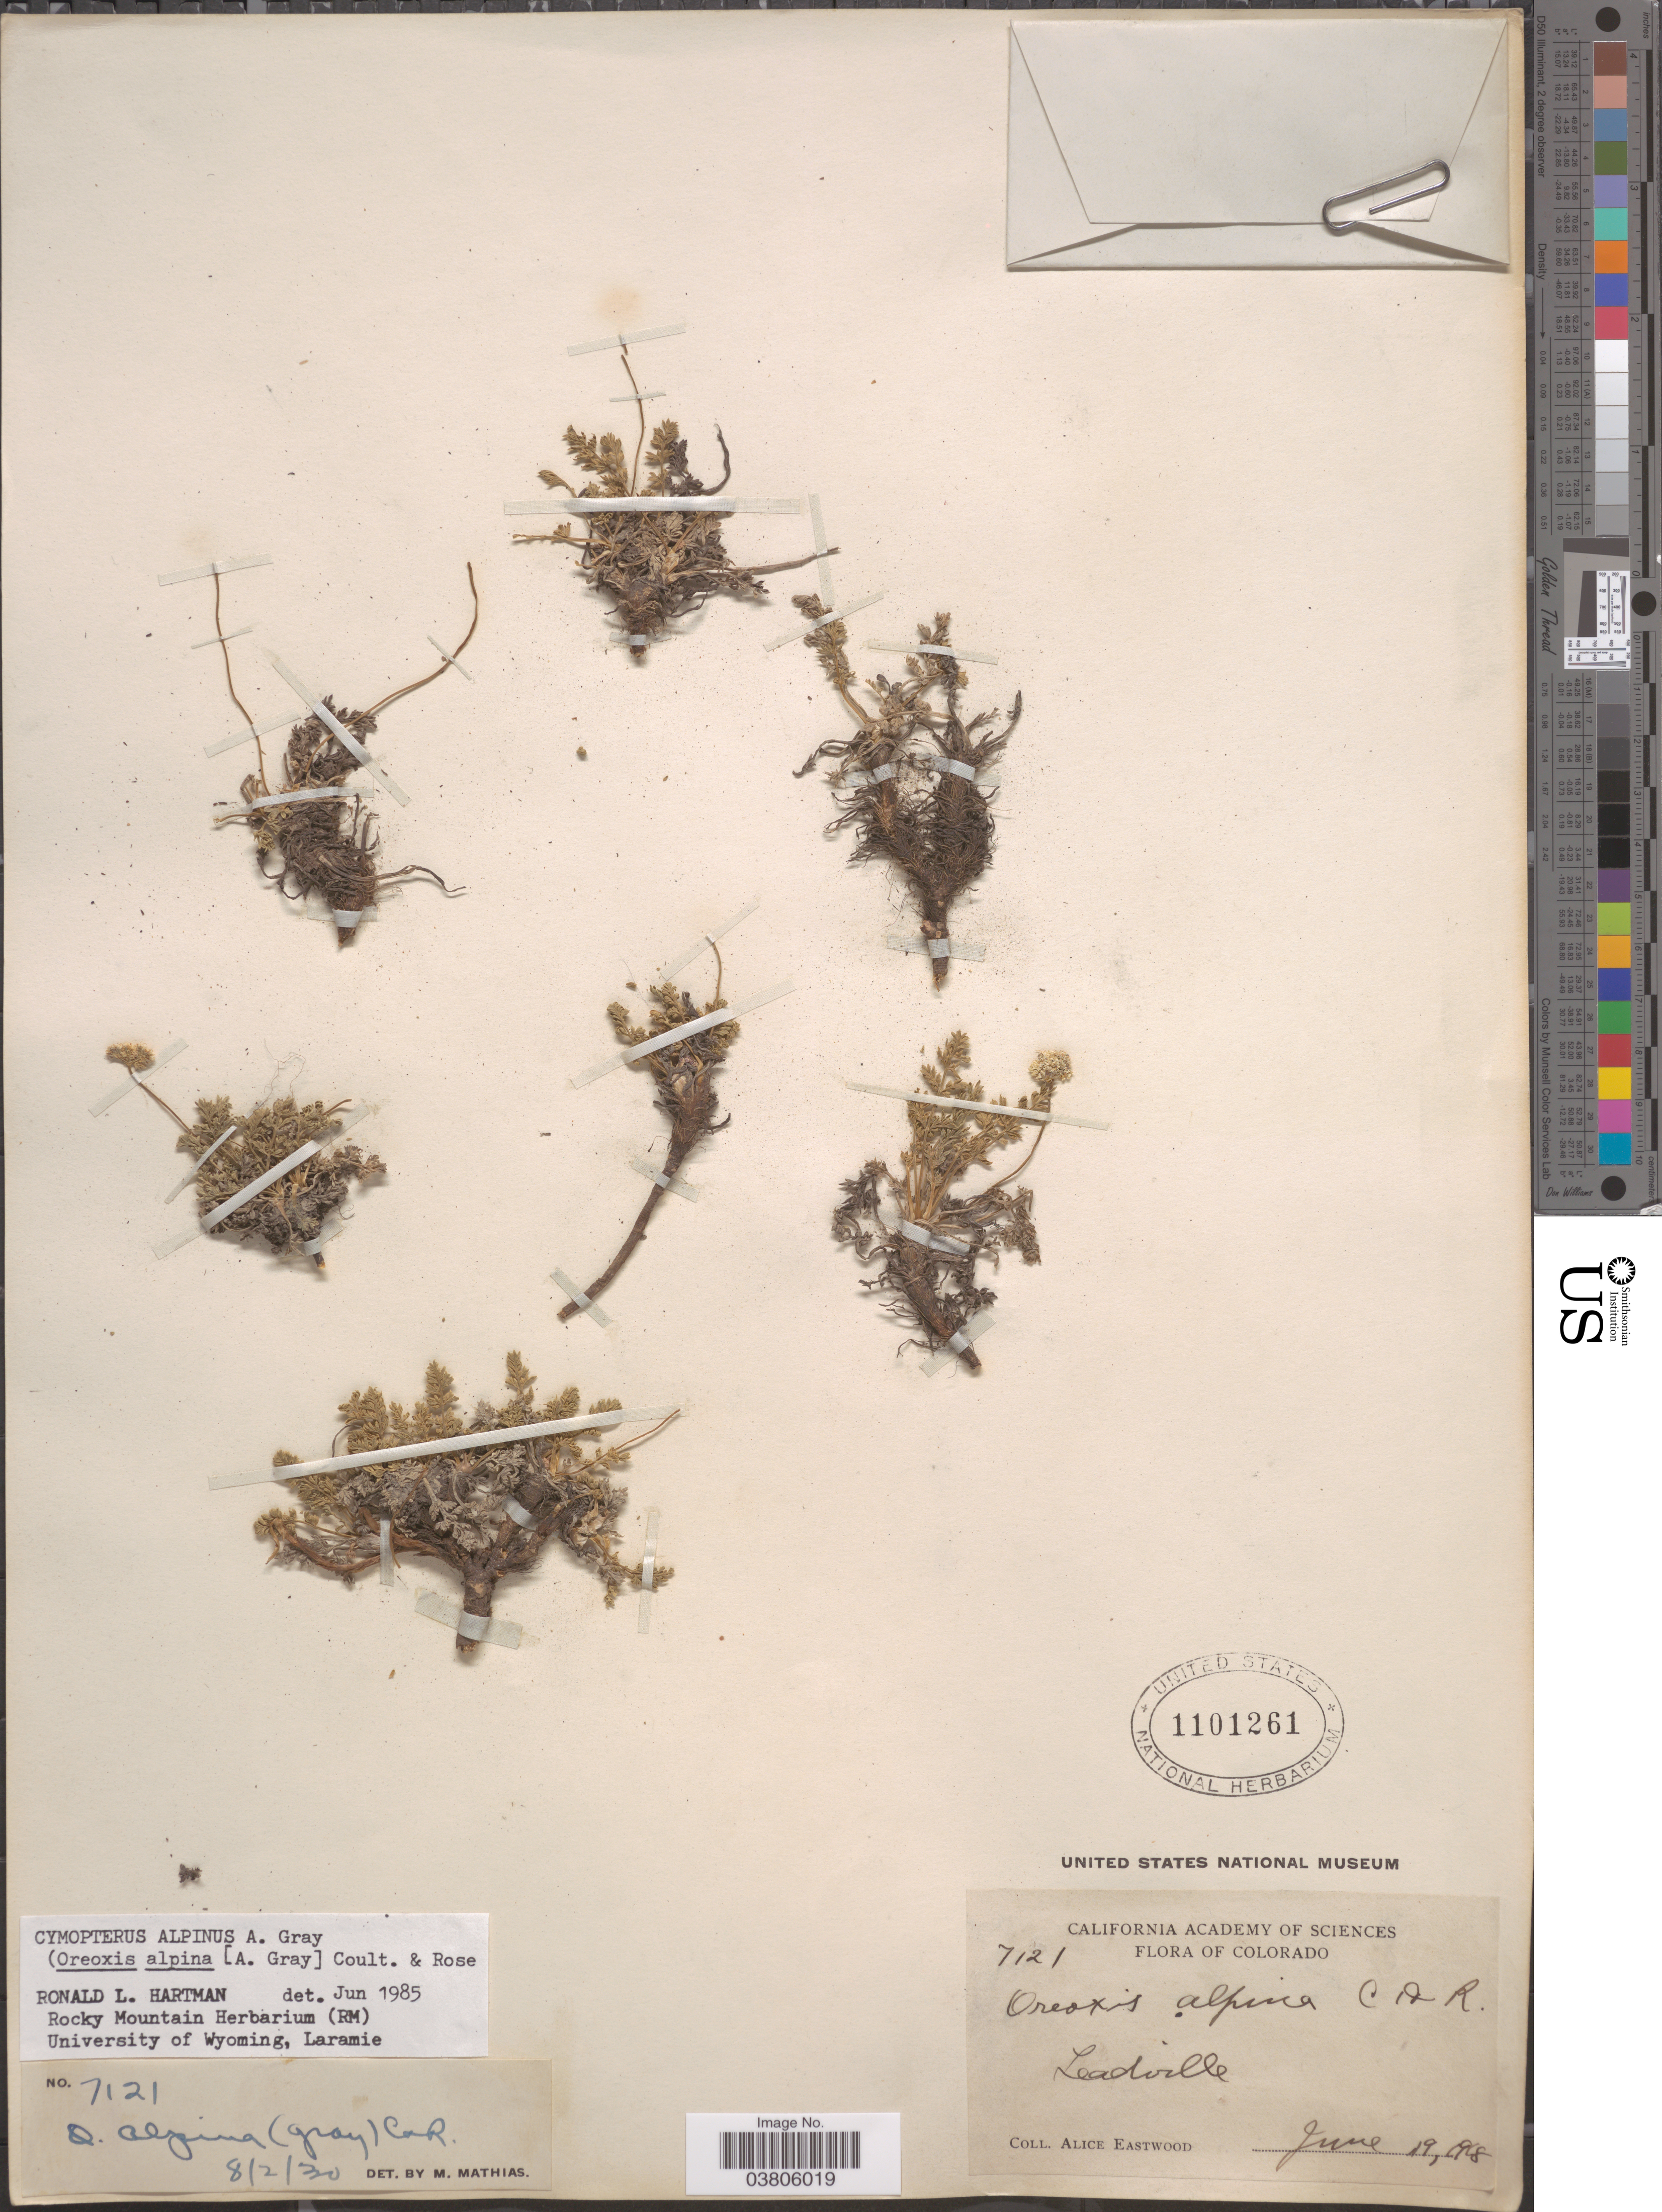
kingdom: Plantae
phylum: Tracheophyta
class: Magnoliopsida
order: Apiales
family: Apiaceae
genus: Cymopterus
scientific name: Cymopterus alpinus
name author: A. Gray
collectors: A. Eastwood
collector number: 7121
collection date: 1918-06-19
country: United States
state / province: Colorado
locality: Leadville.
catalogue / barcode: US 1101261